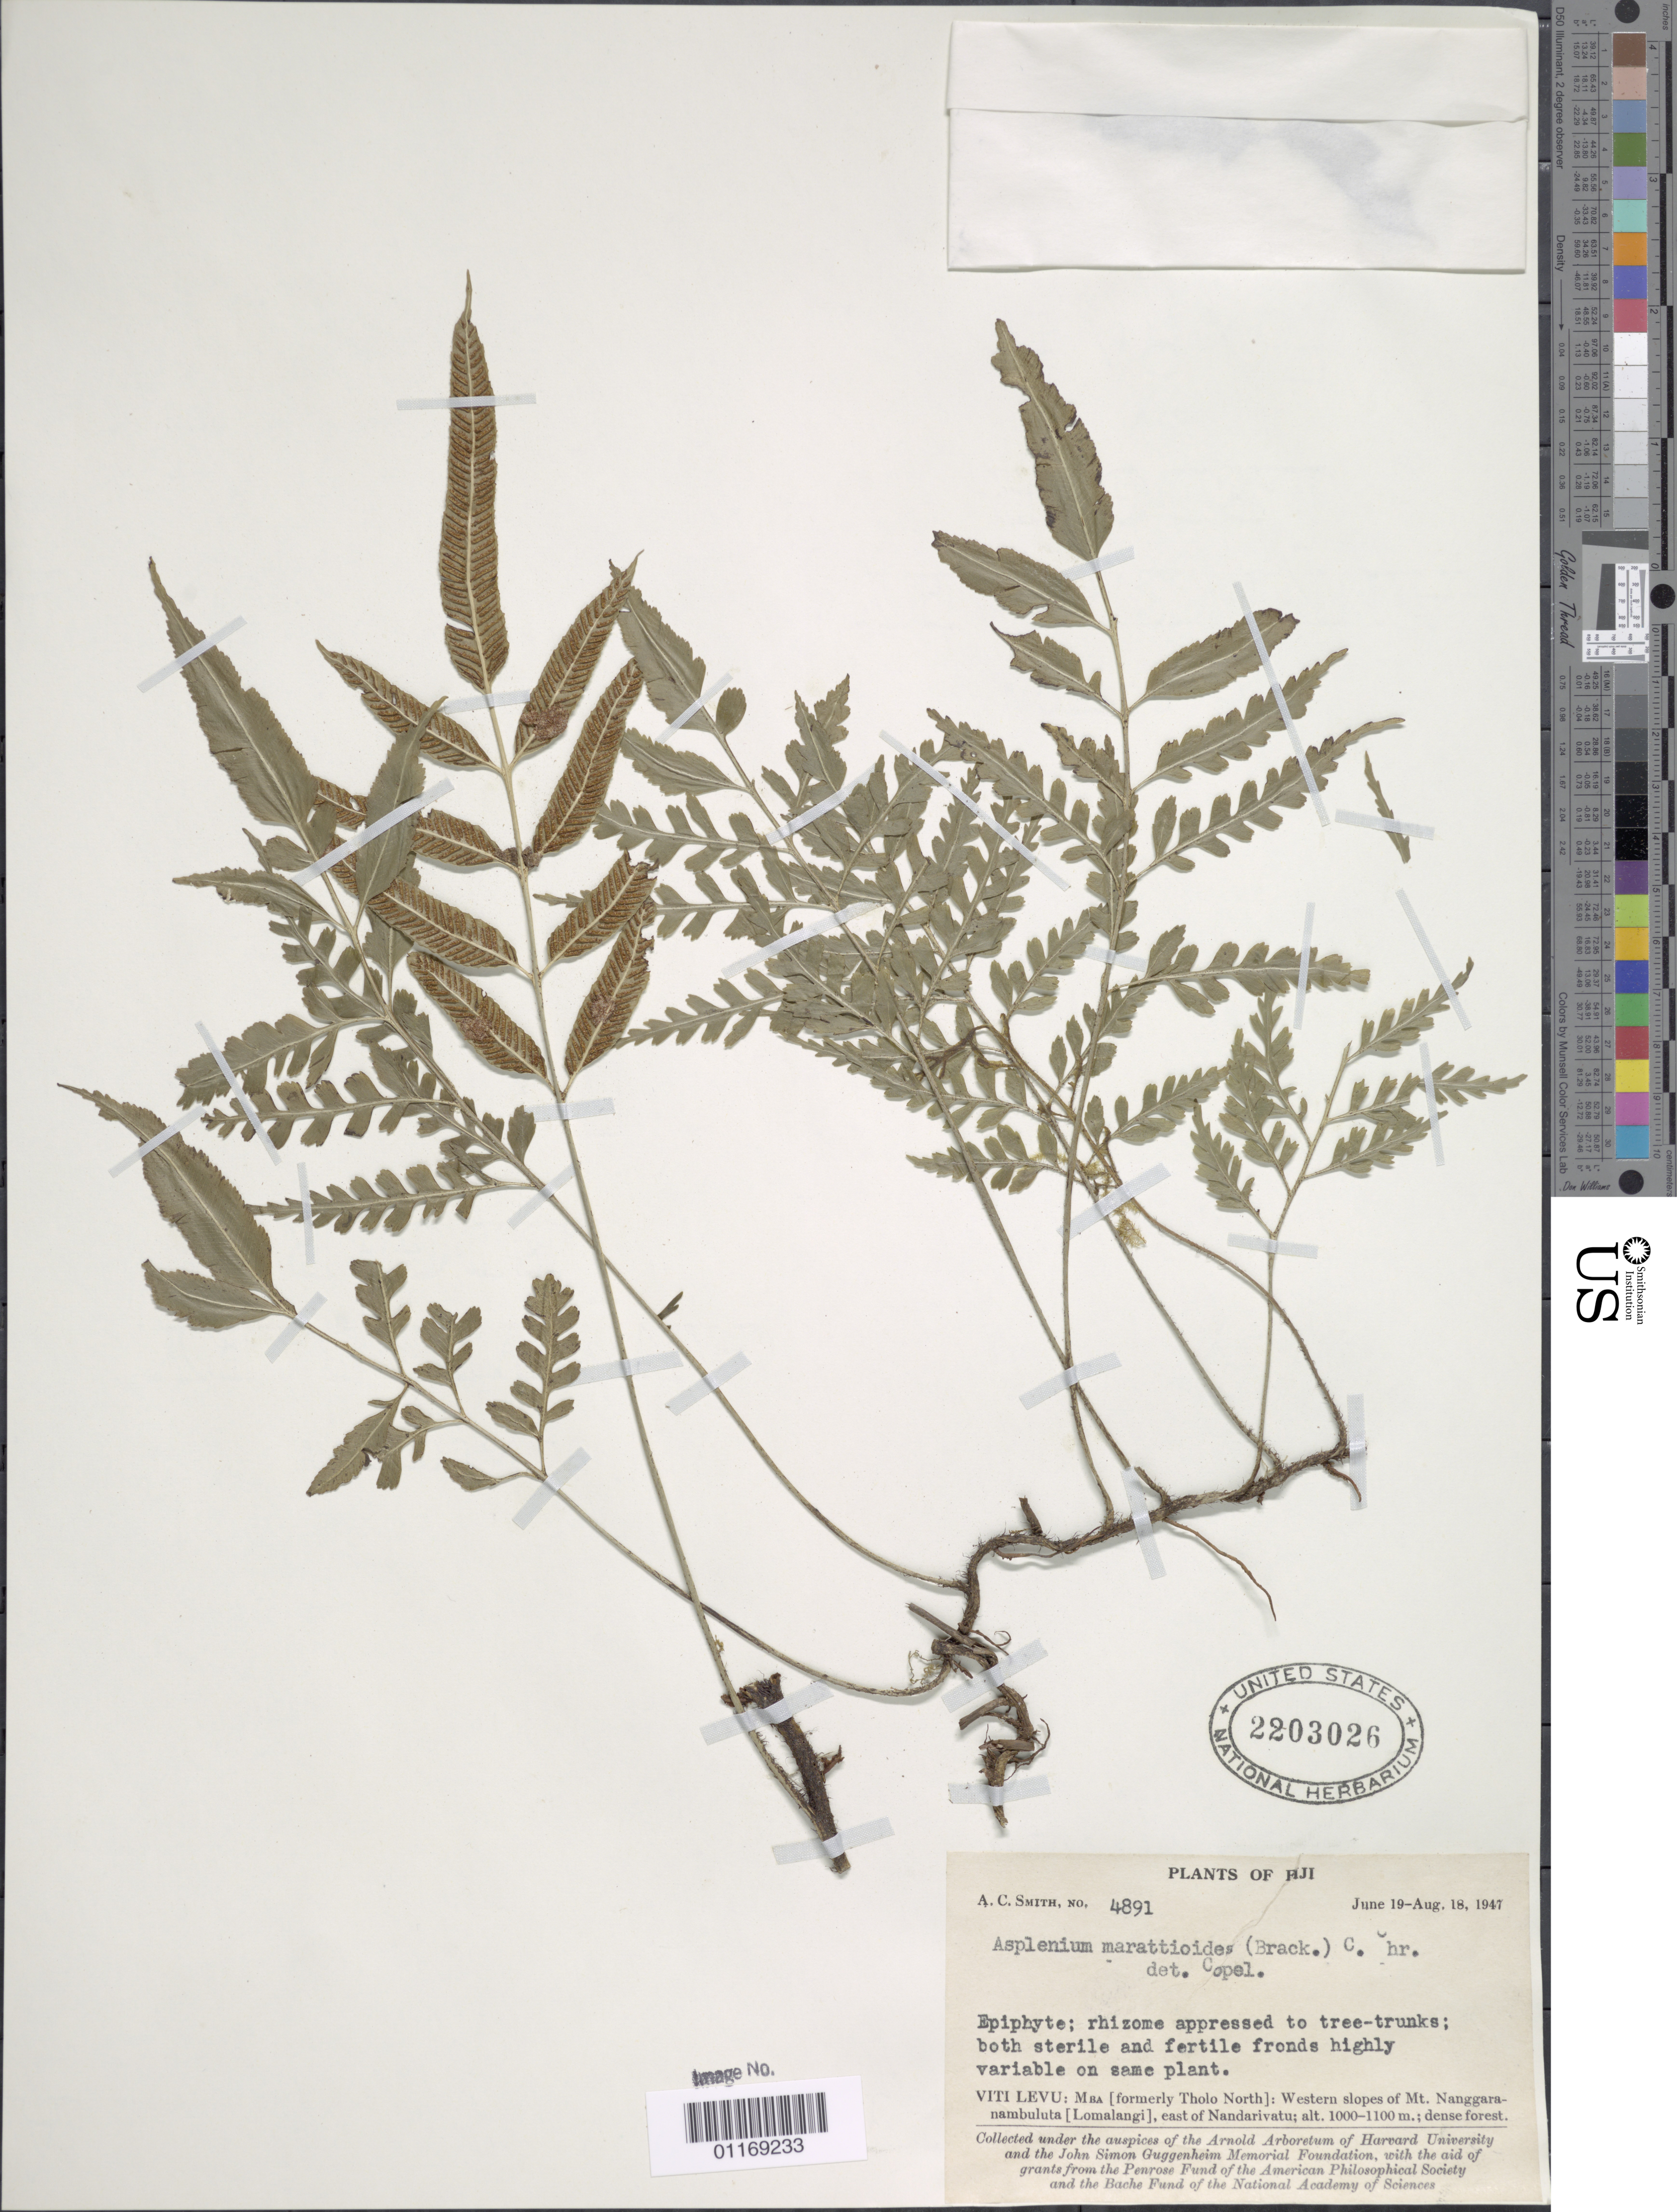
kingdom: Plantae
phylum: Tracheophyta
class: Polypodiopsida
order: Polypodiales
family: Aspleniaceae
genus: Asplenium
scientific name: Asplenium marattioides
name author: (Brack.) C. Chr.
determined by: Copeland, E. B.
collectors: A. C. Smith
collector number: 4891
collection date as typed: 19 Jun 1947 to 18 Aug 1947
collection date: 1947-06-19/1947-08-18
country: Fiji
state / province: Western Division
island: Viti Levu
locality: Mba Prov. (formerly tholo north), western slopes of mt nanggaranambuluta (lomalangi), e of nandarivatu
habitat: Dense forest.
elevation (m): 1000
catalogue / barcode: US 2203026